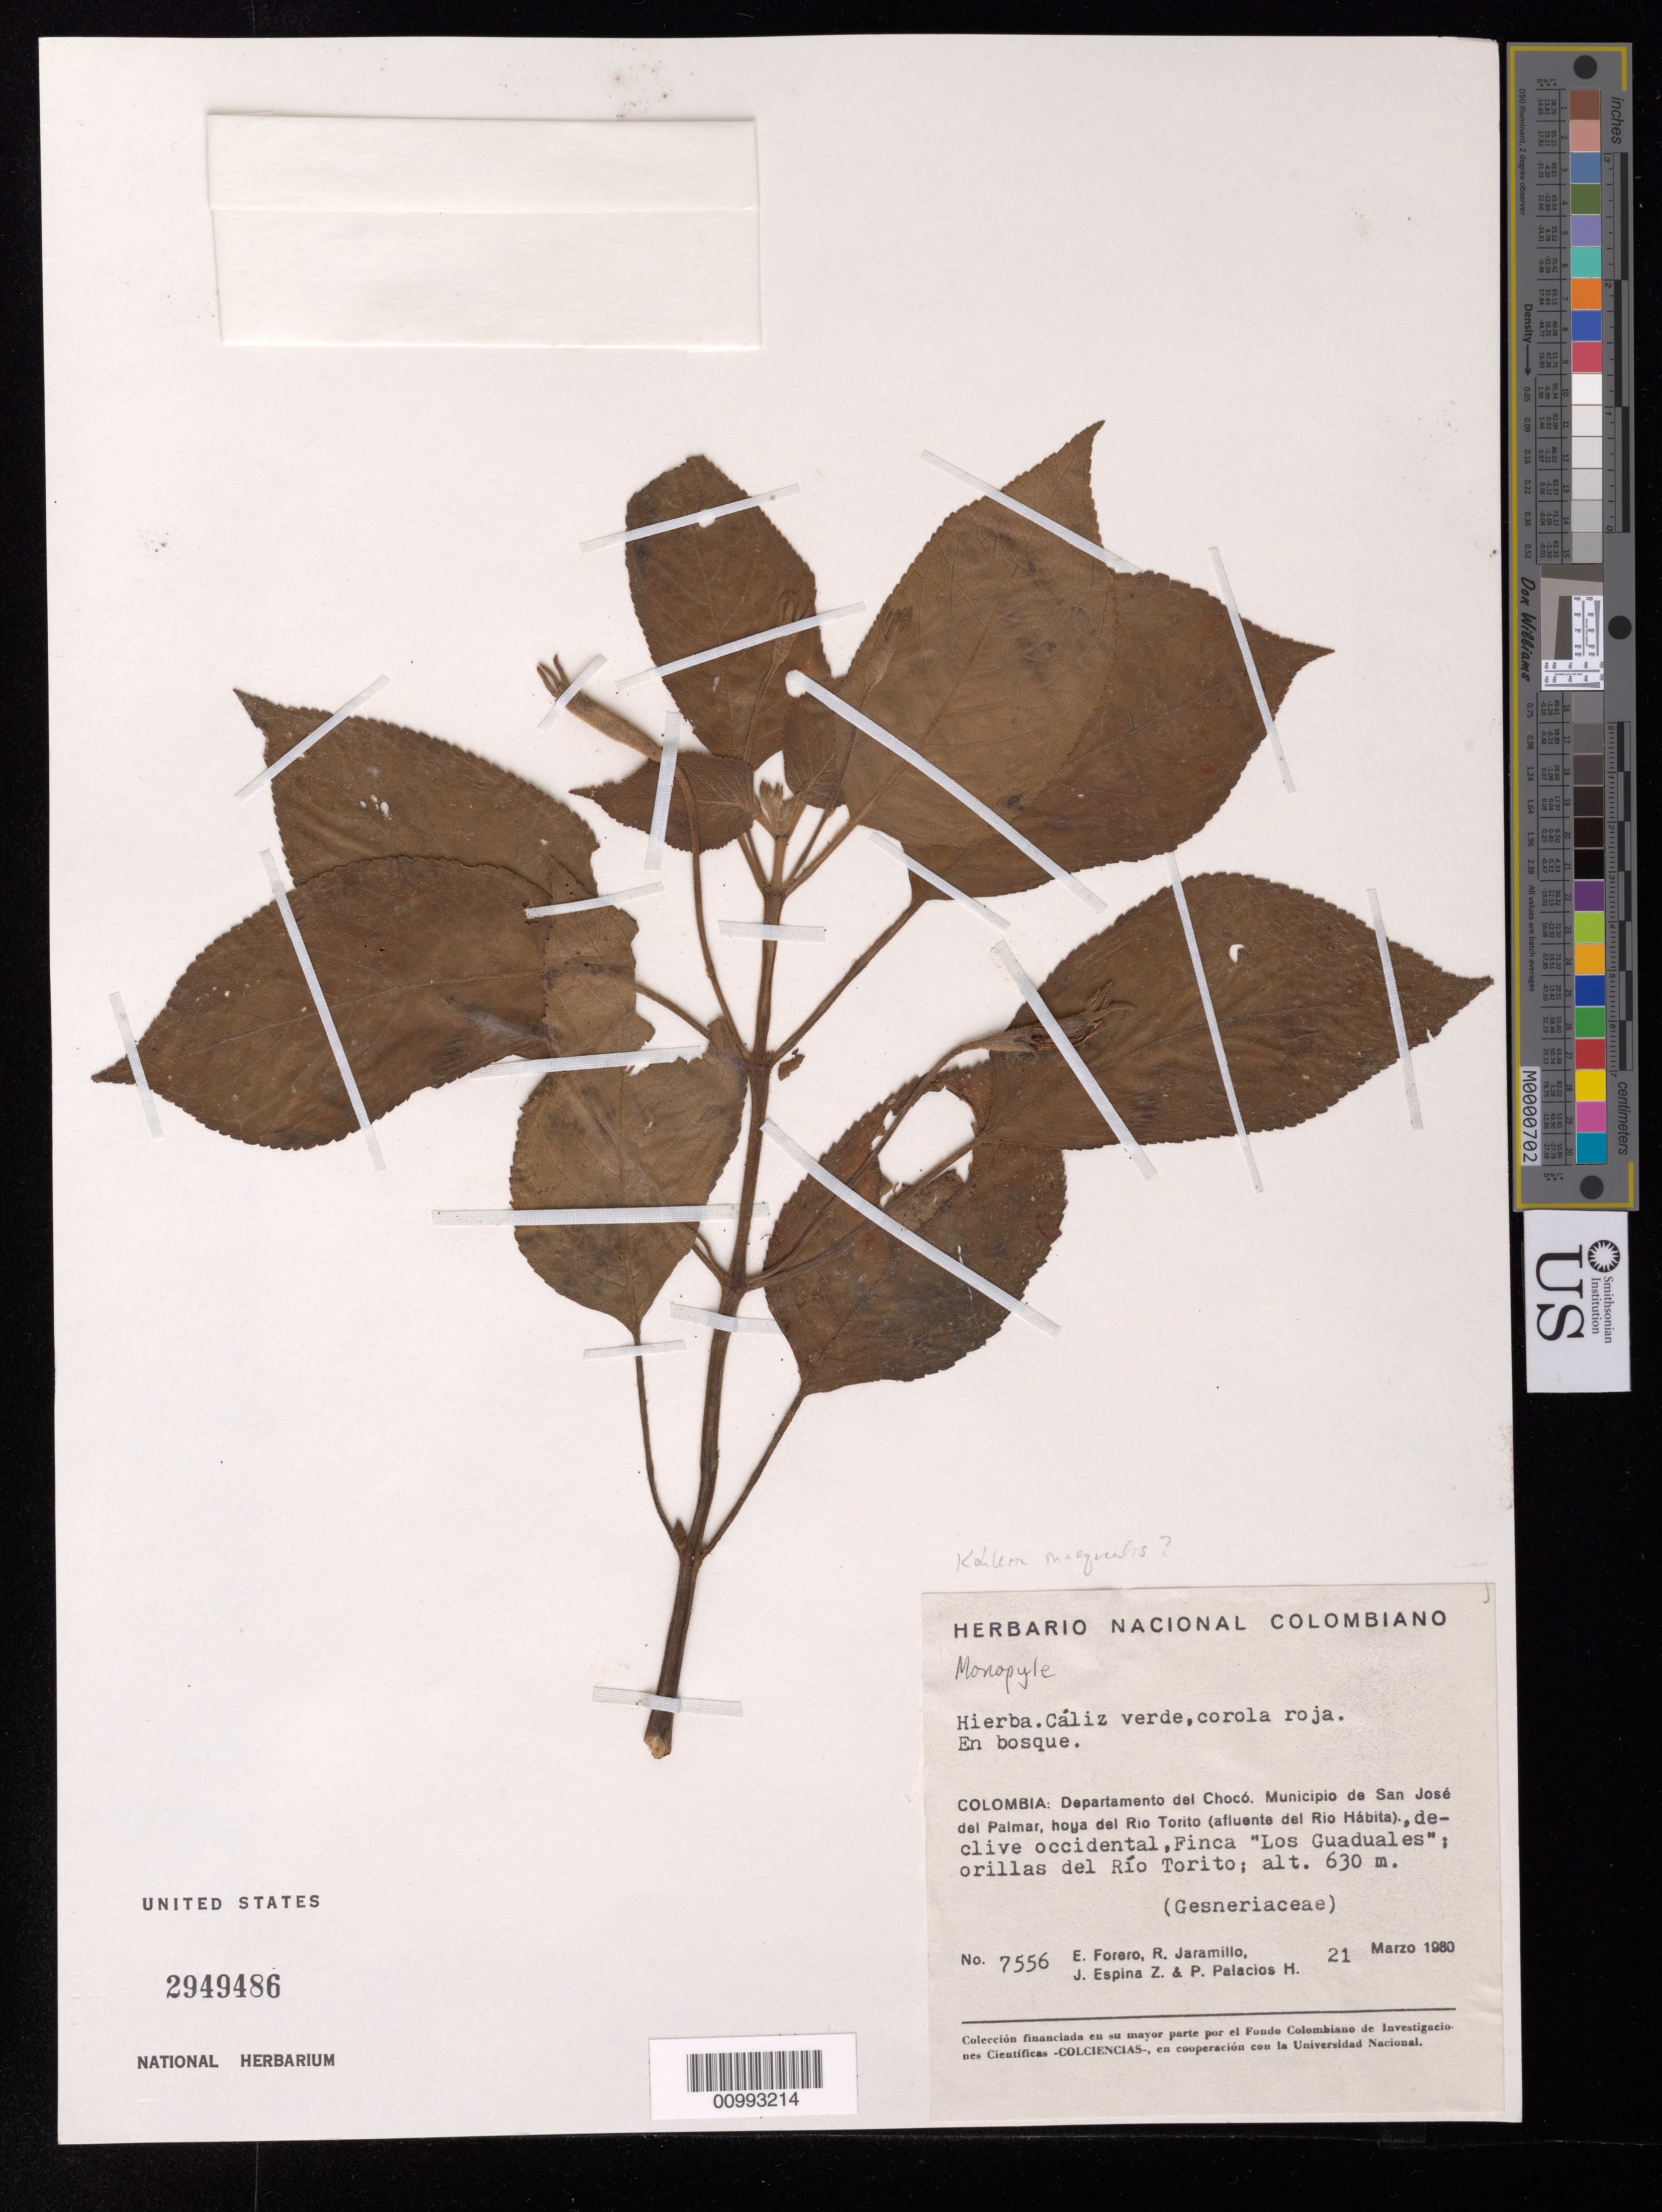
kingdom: Plantae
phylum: Tracheophyta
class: Magnoliopsida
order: Lamiales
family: Gesneriaceae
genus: Monopyle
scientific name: Monopyle sp.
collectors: E. Forero, R. Jaramillo M., J. Espina Z. & P. Palacios H.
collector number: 7556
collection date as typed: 21 Mar 1980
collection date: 1980-03-21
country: Colombia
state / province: Chocó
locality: Departmento del Chocó, Mpio. de San José del Palmar, hoya del Rio Torito (afluente del Rio Hábita), declive occidental, Finca "Los Guaduales"; orillas del Río Torito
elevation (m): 630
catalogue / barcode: US 2949486